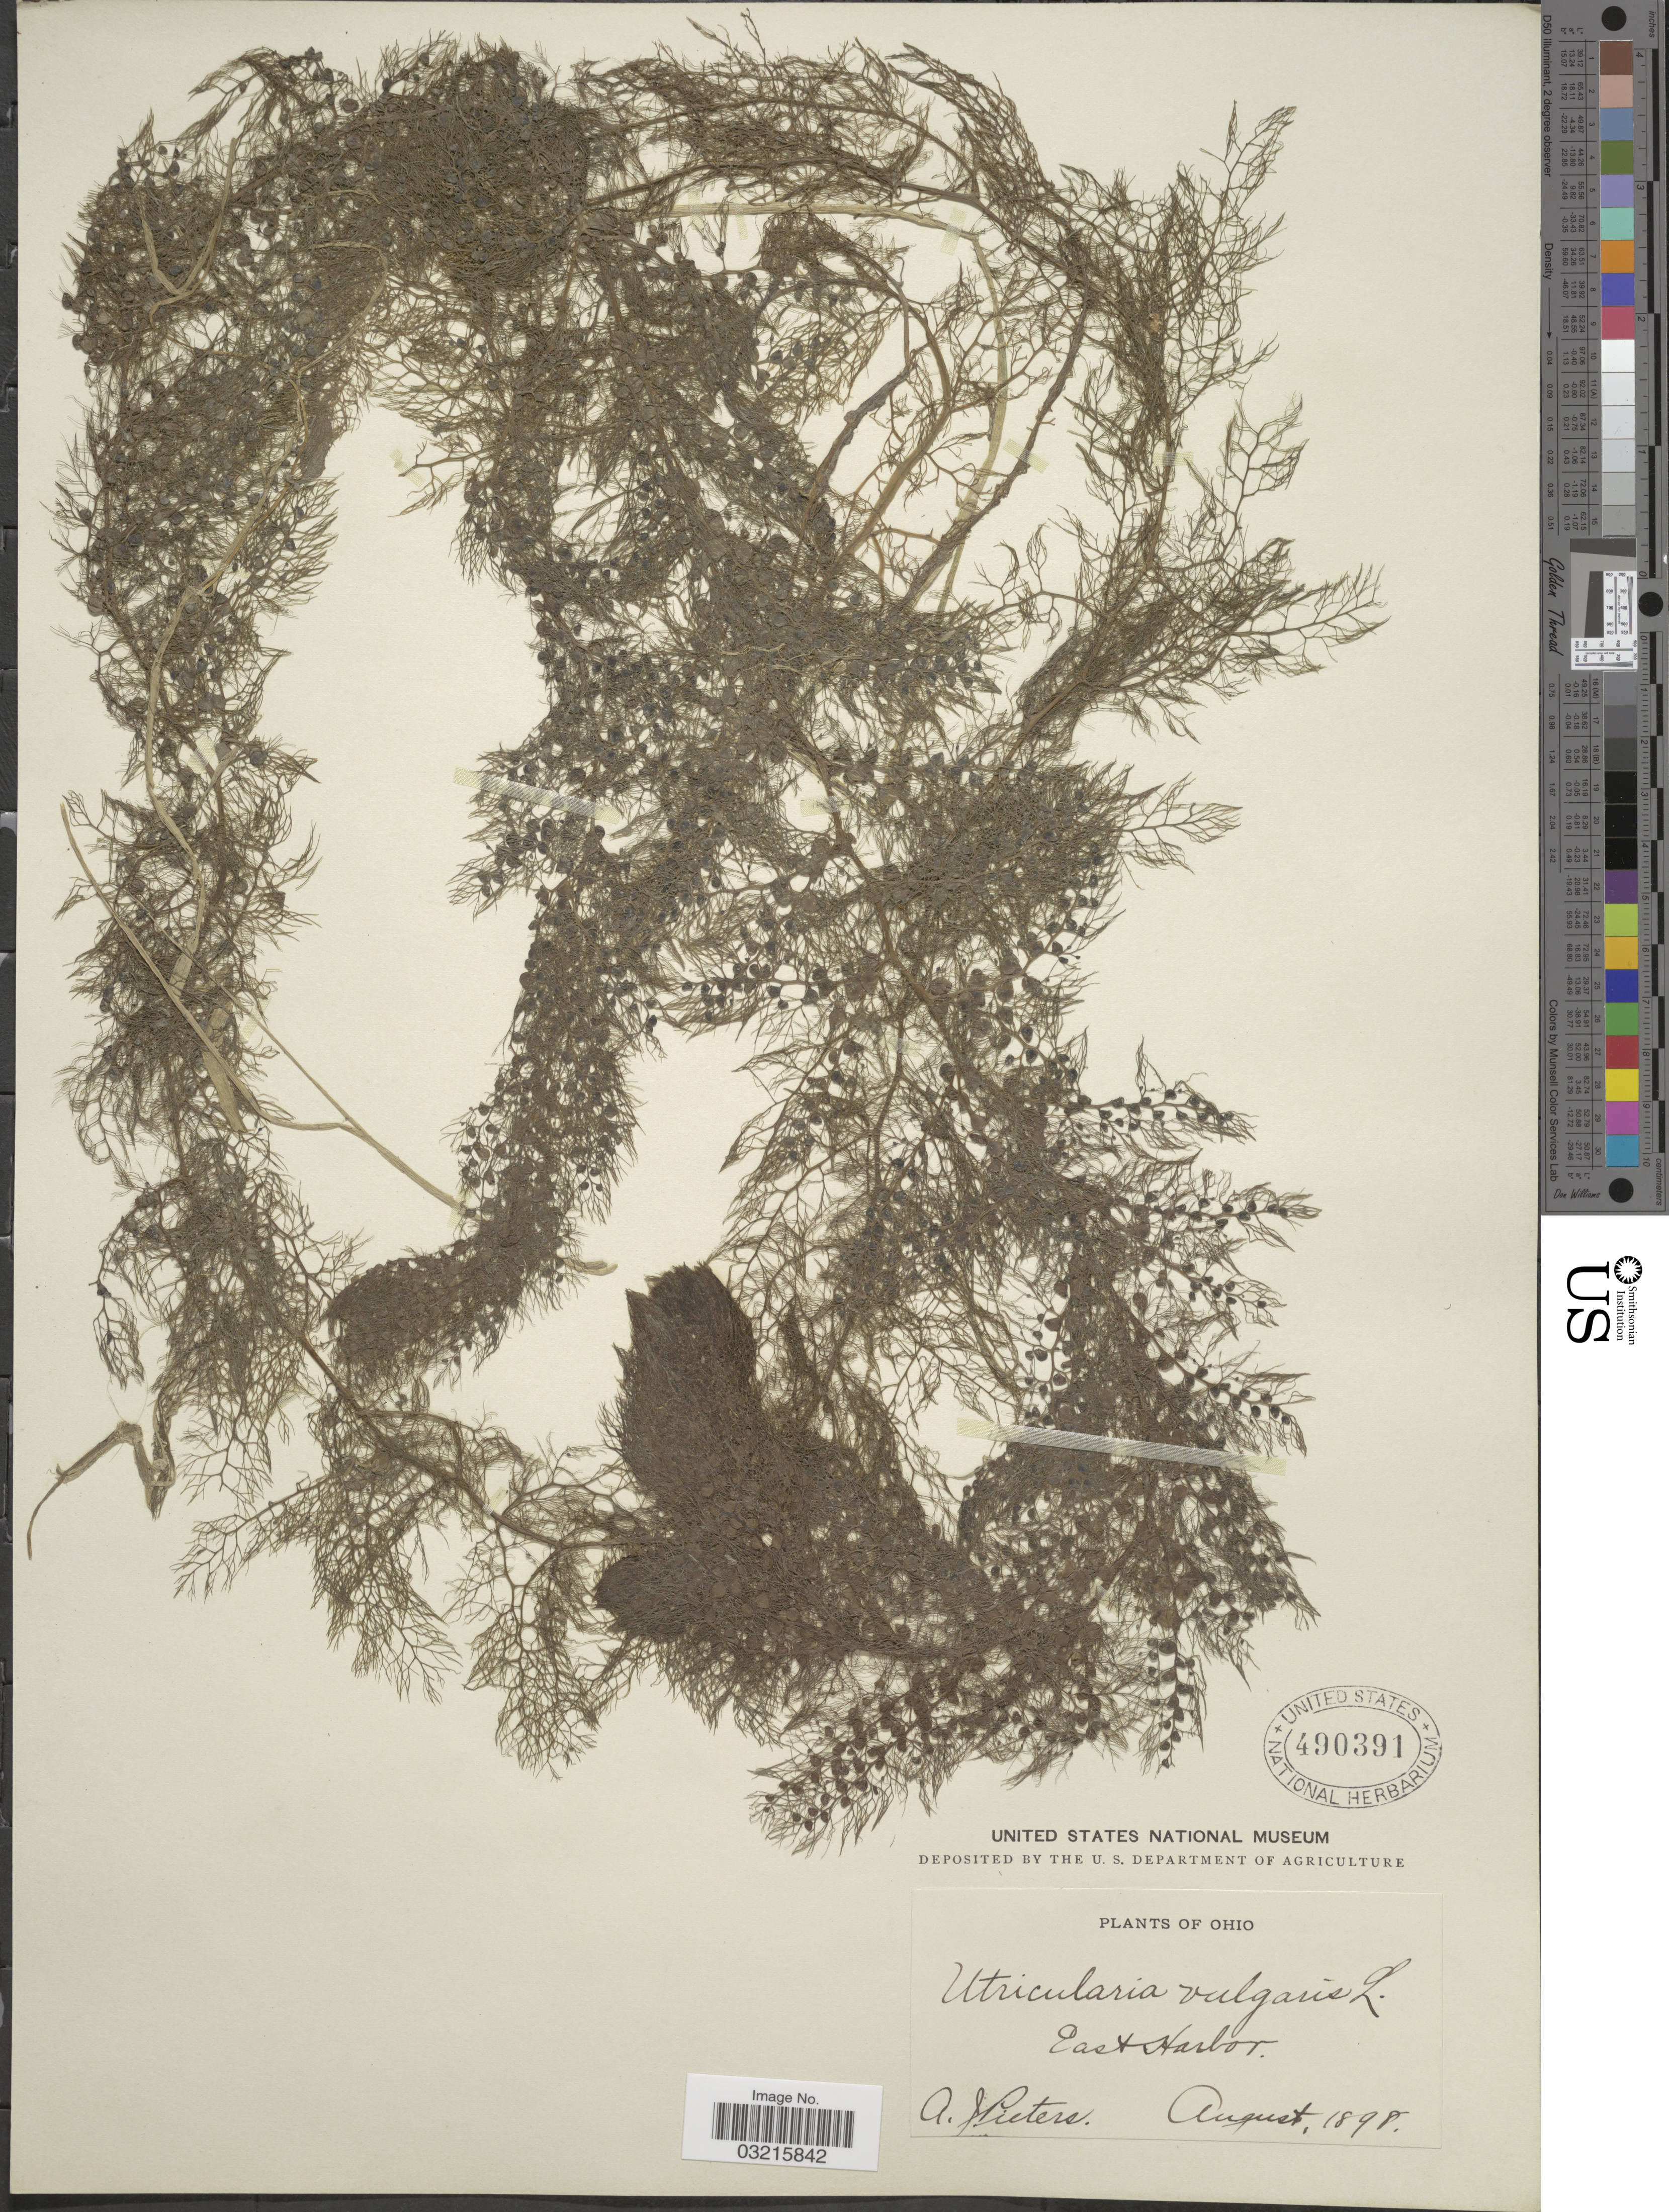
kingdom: Plantae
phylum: Tracheophyta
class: Magnoliopsida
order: Lamiales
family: Lentibulariaceae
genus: Utricularia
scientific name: Utricularia vulgaris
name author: L.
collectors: A. Pieters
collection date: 1898-08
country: United States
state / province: Ohio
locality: East Harbor.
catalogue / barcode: US 490391